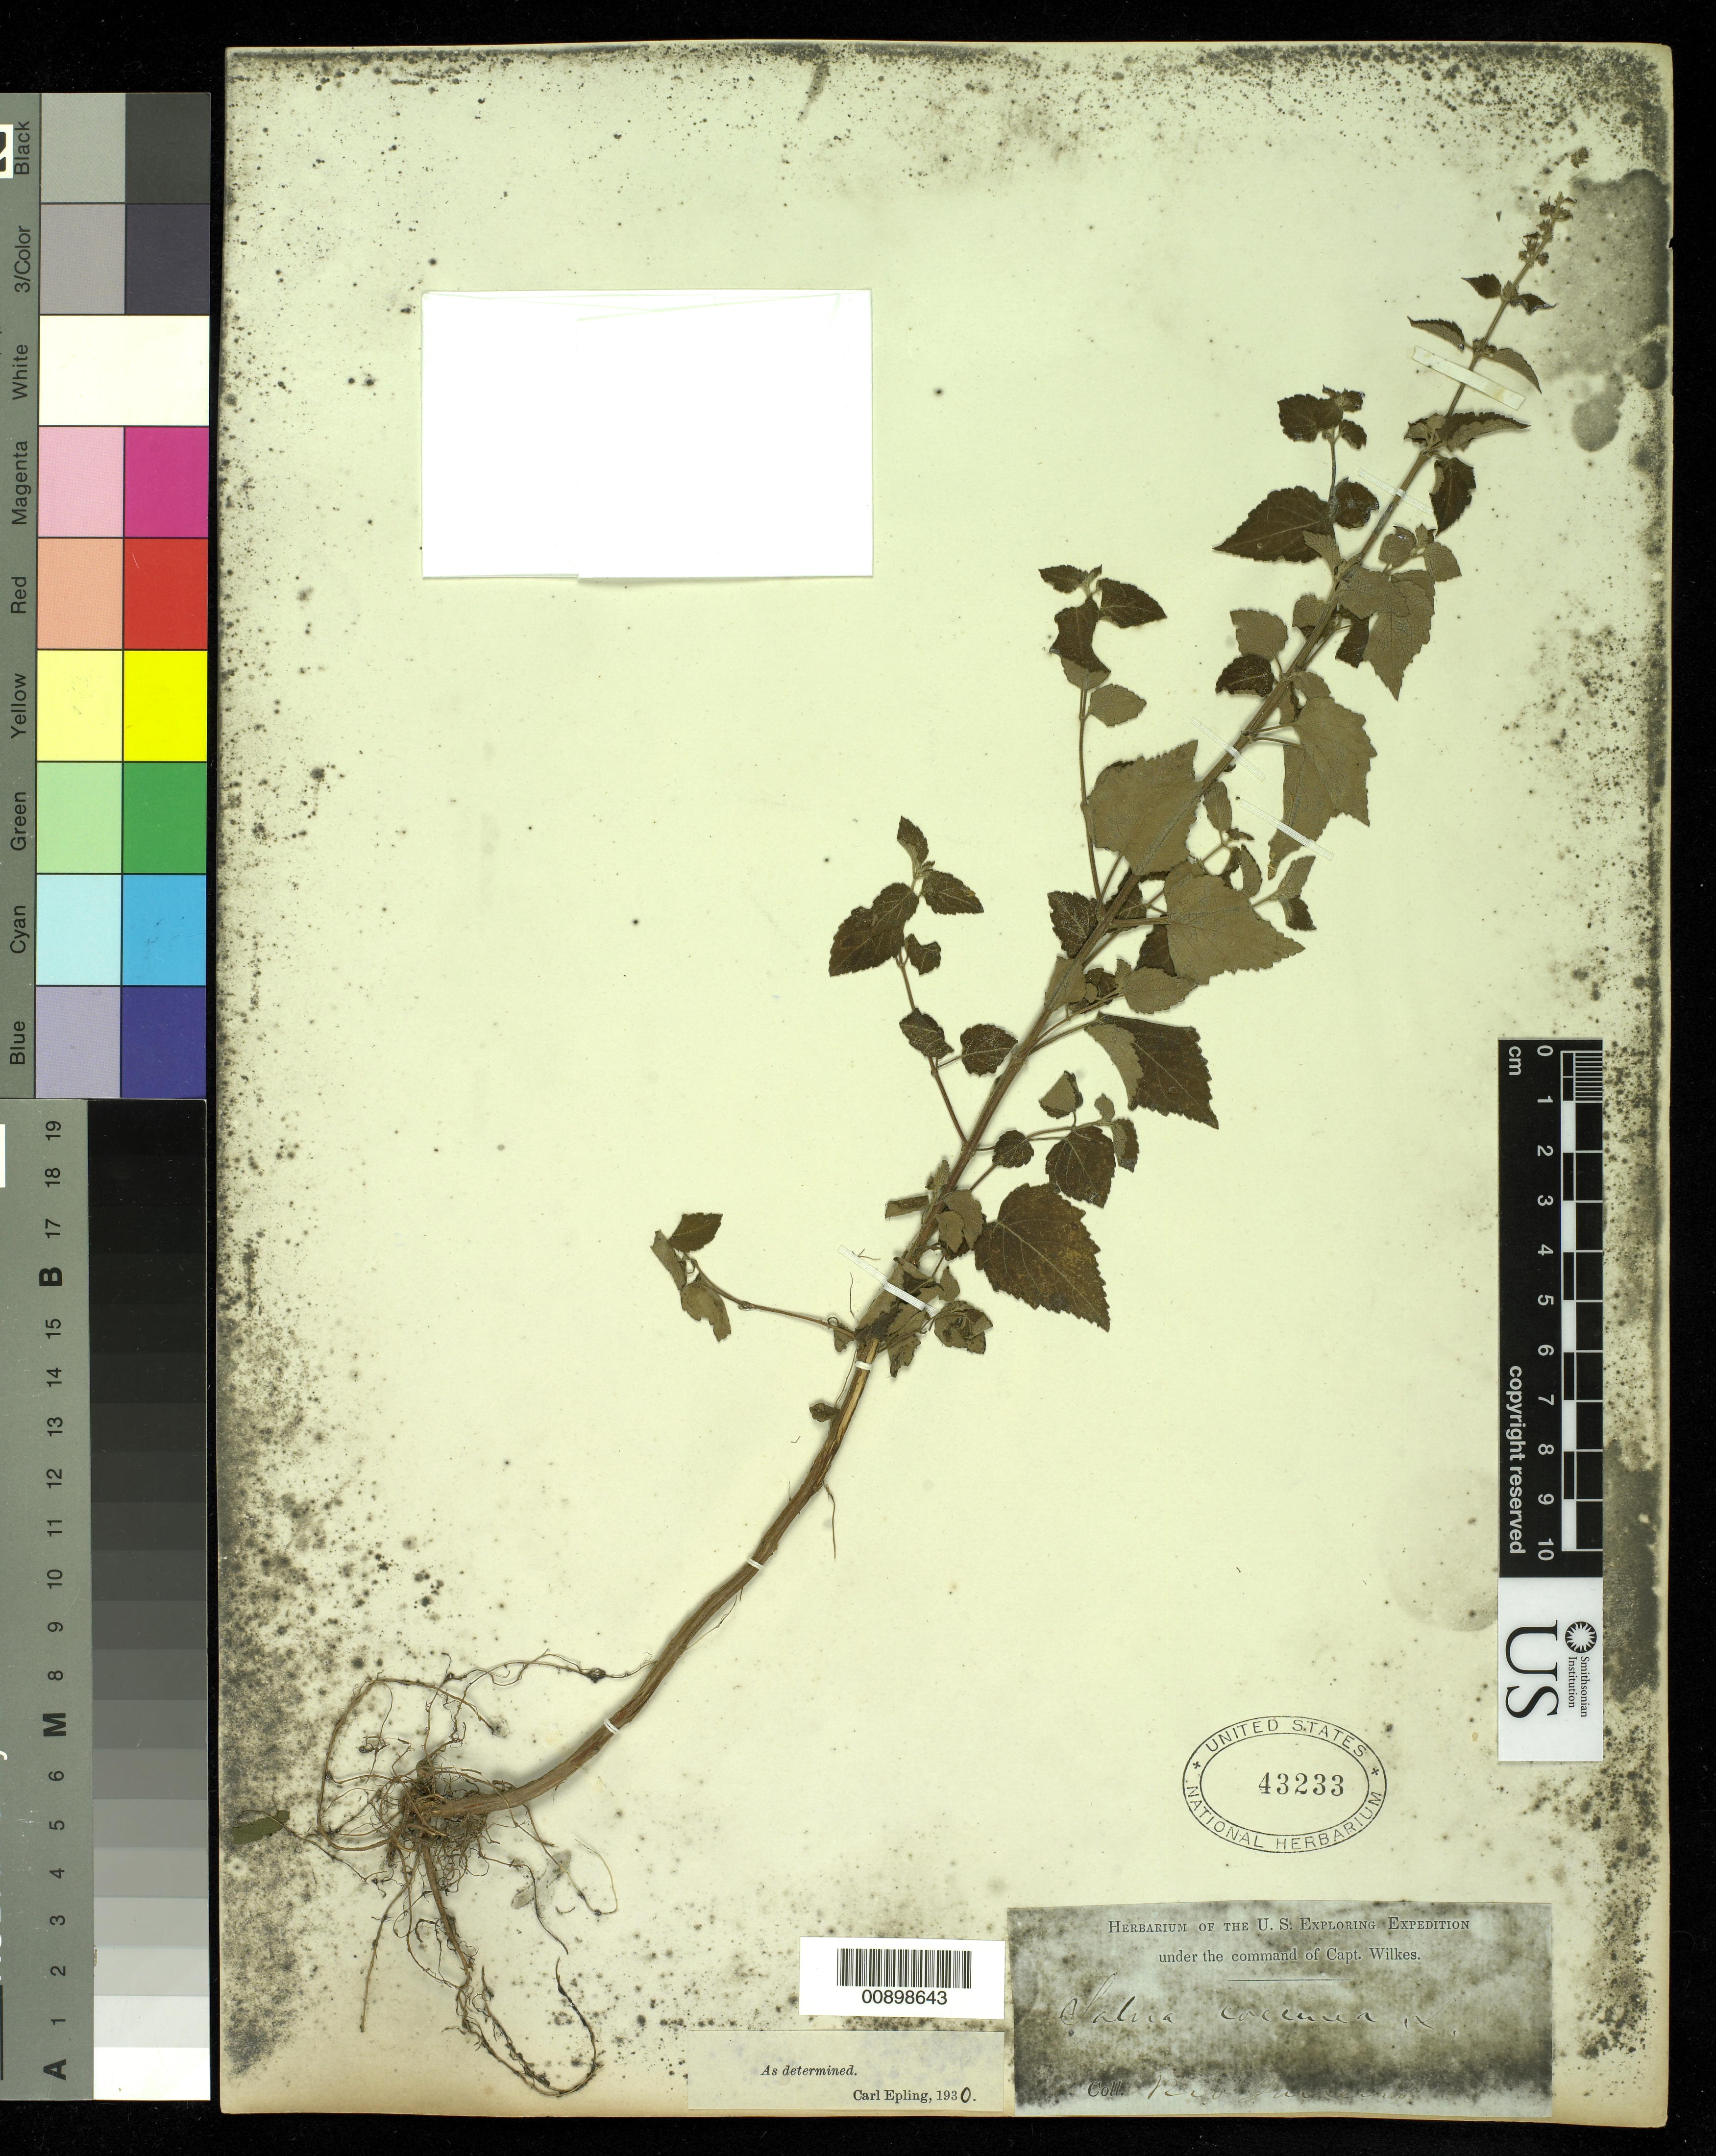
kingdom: Plantae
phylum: Tracheophyta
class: Magnoliopsida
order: Lamiales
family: Lamiaceae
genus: Salvia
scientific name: Salvia coccinea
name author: B. Juss. ex Etl.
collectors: Wilkes Explor. Exped.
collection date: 1838/1842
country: Brazil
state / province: Rio de Janeiro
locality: Rio Janeiro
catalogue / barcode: US 43233